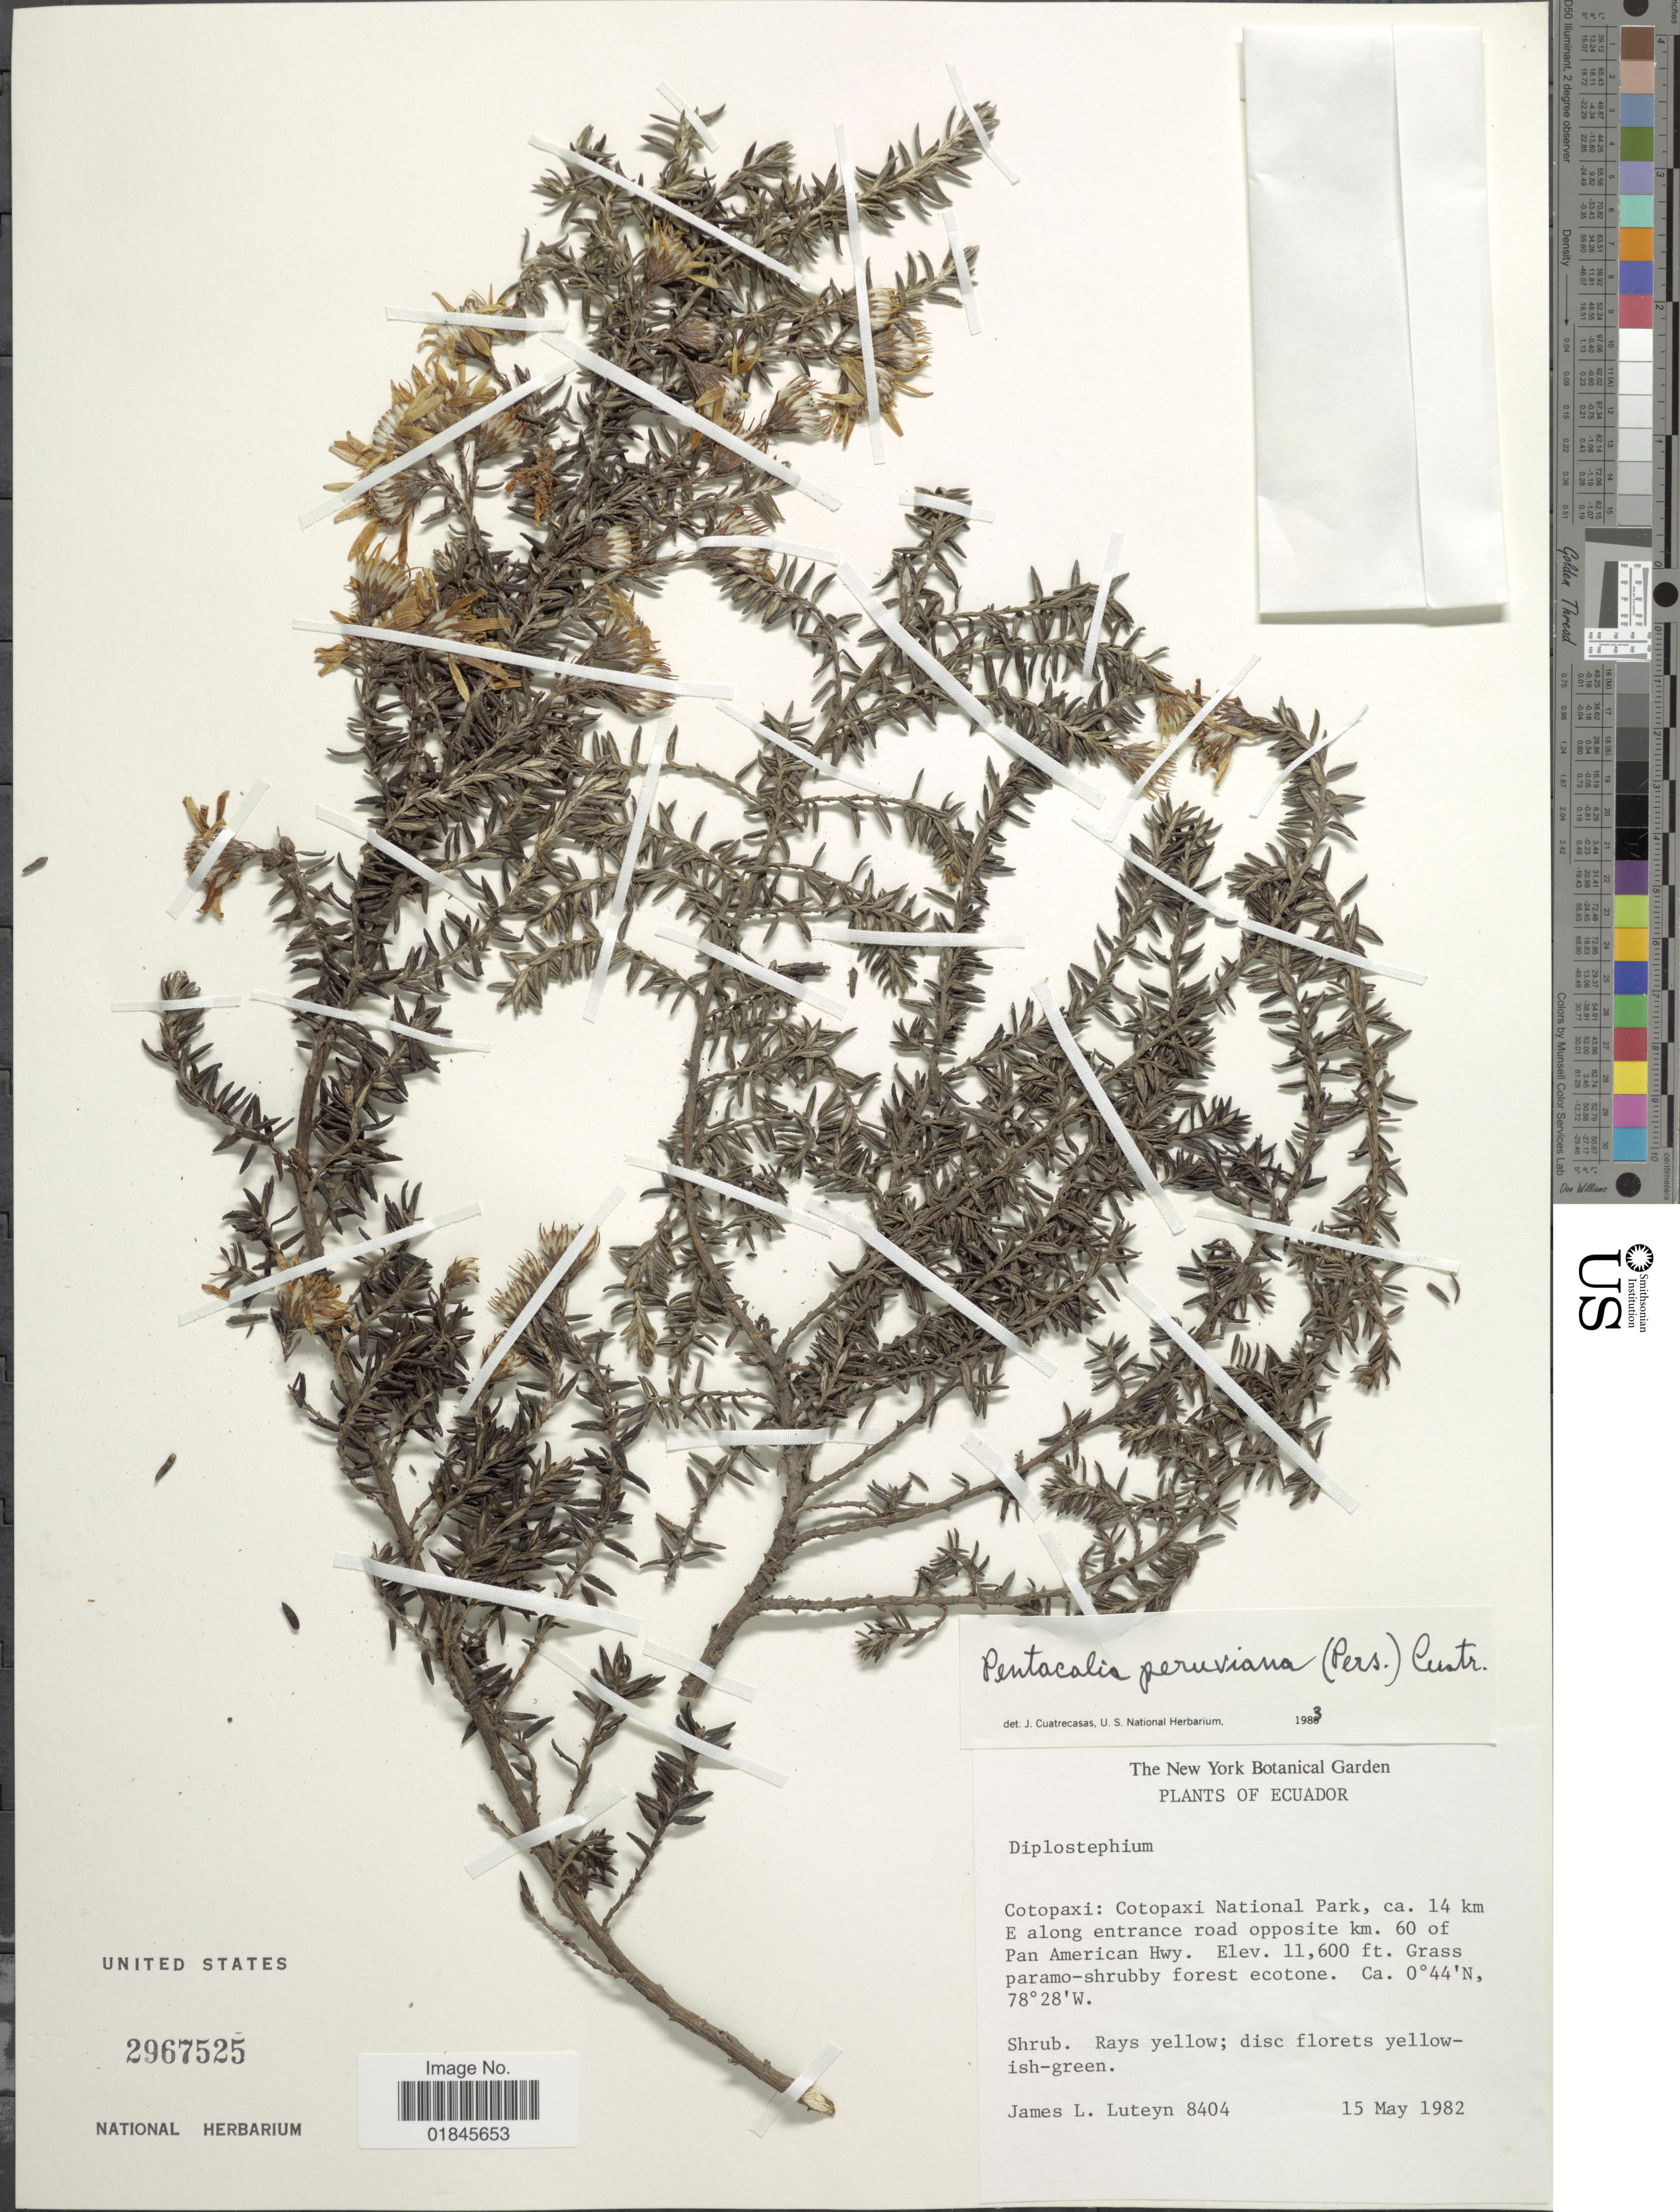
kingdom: Plantae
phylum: Tracheophyta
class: Magnoliopsida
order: Asterales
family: Asteraceae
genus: Pentacalia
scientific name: Pentacalia peruviana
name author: (Pers.) Cuatrec.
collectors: J. L. Luteyn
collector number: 8404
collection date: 1982-05-15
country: Ecuador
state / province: Cotopaxi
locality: Cotopaxi: Cotopaxi National Park, ca. 14 km E along entrance road opposite km. 60 of Pan American Hwy.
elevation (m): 3536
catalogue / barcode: US 2967525